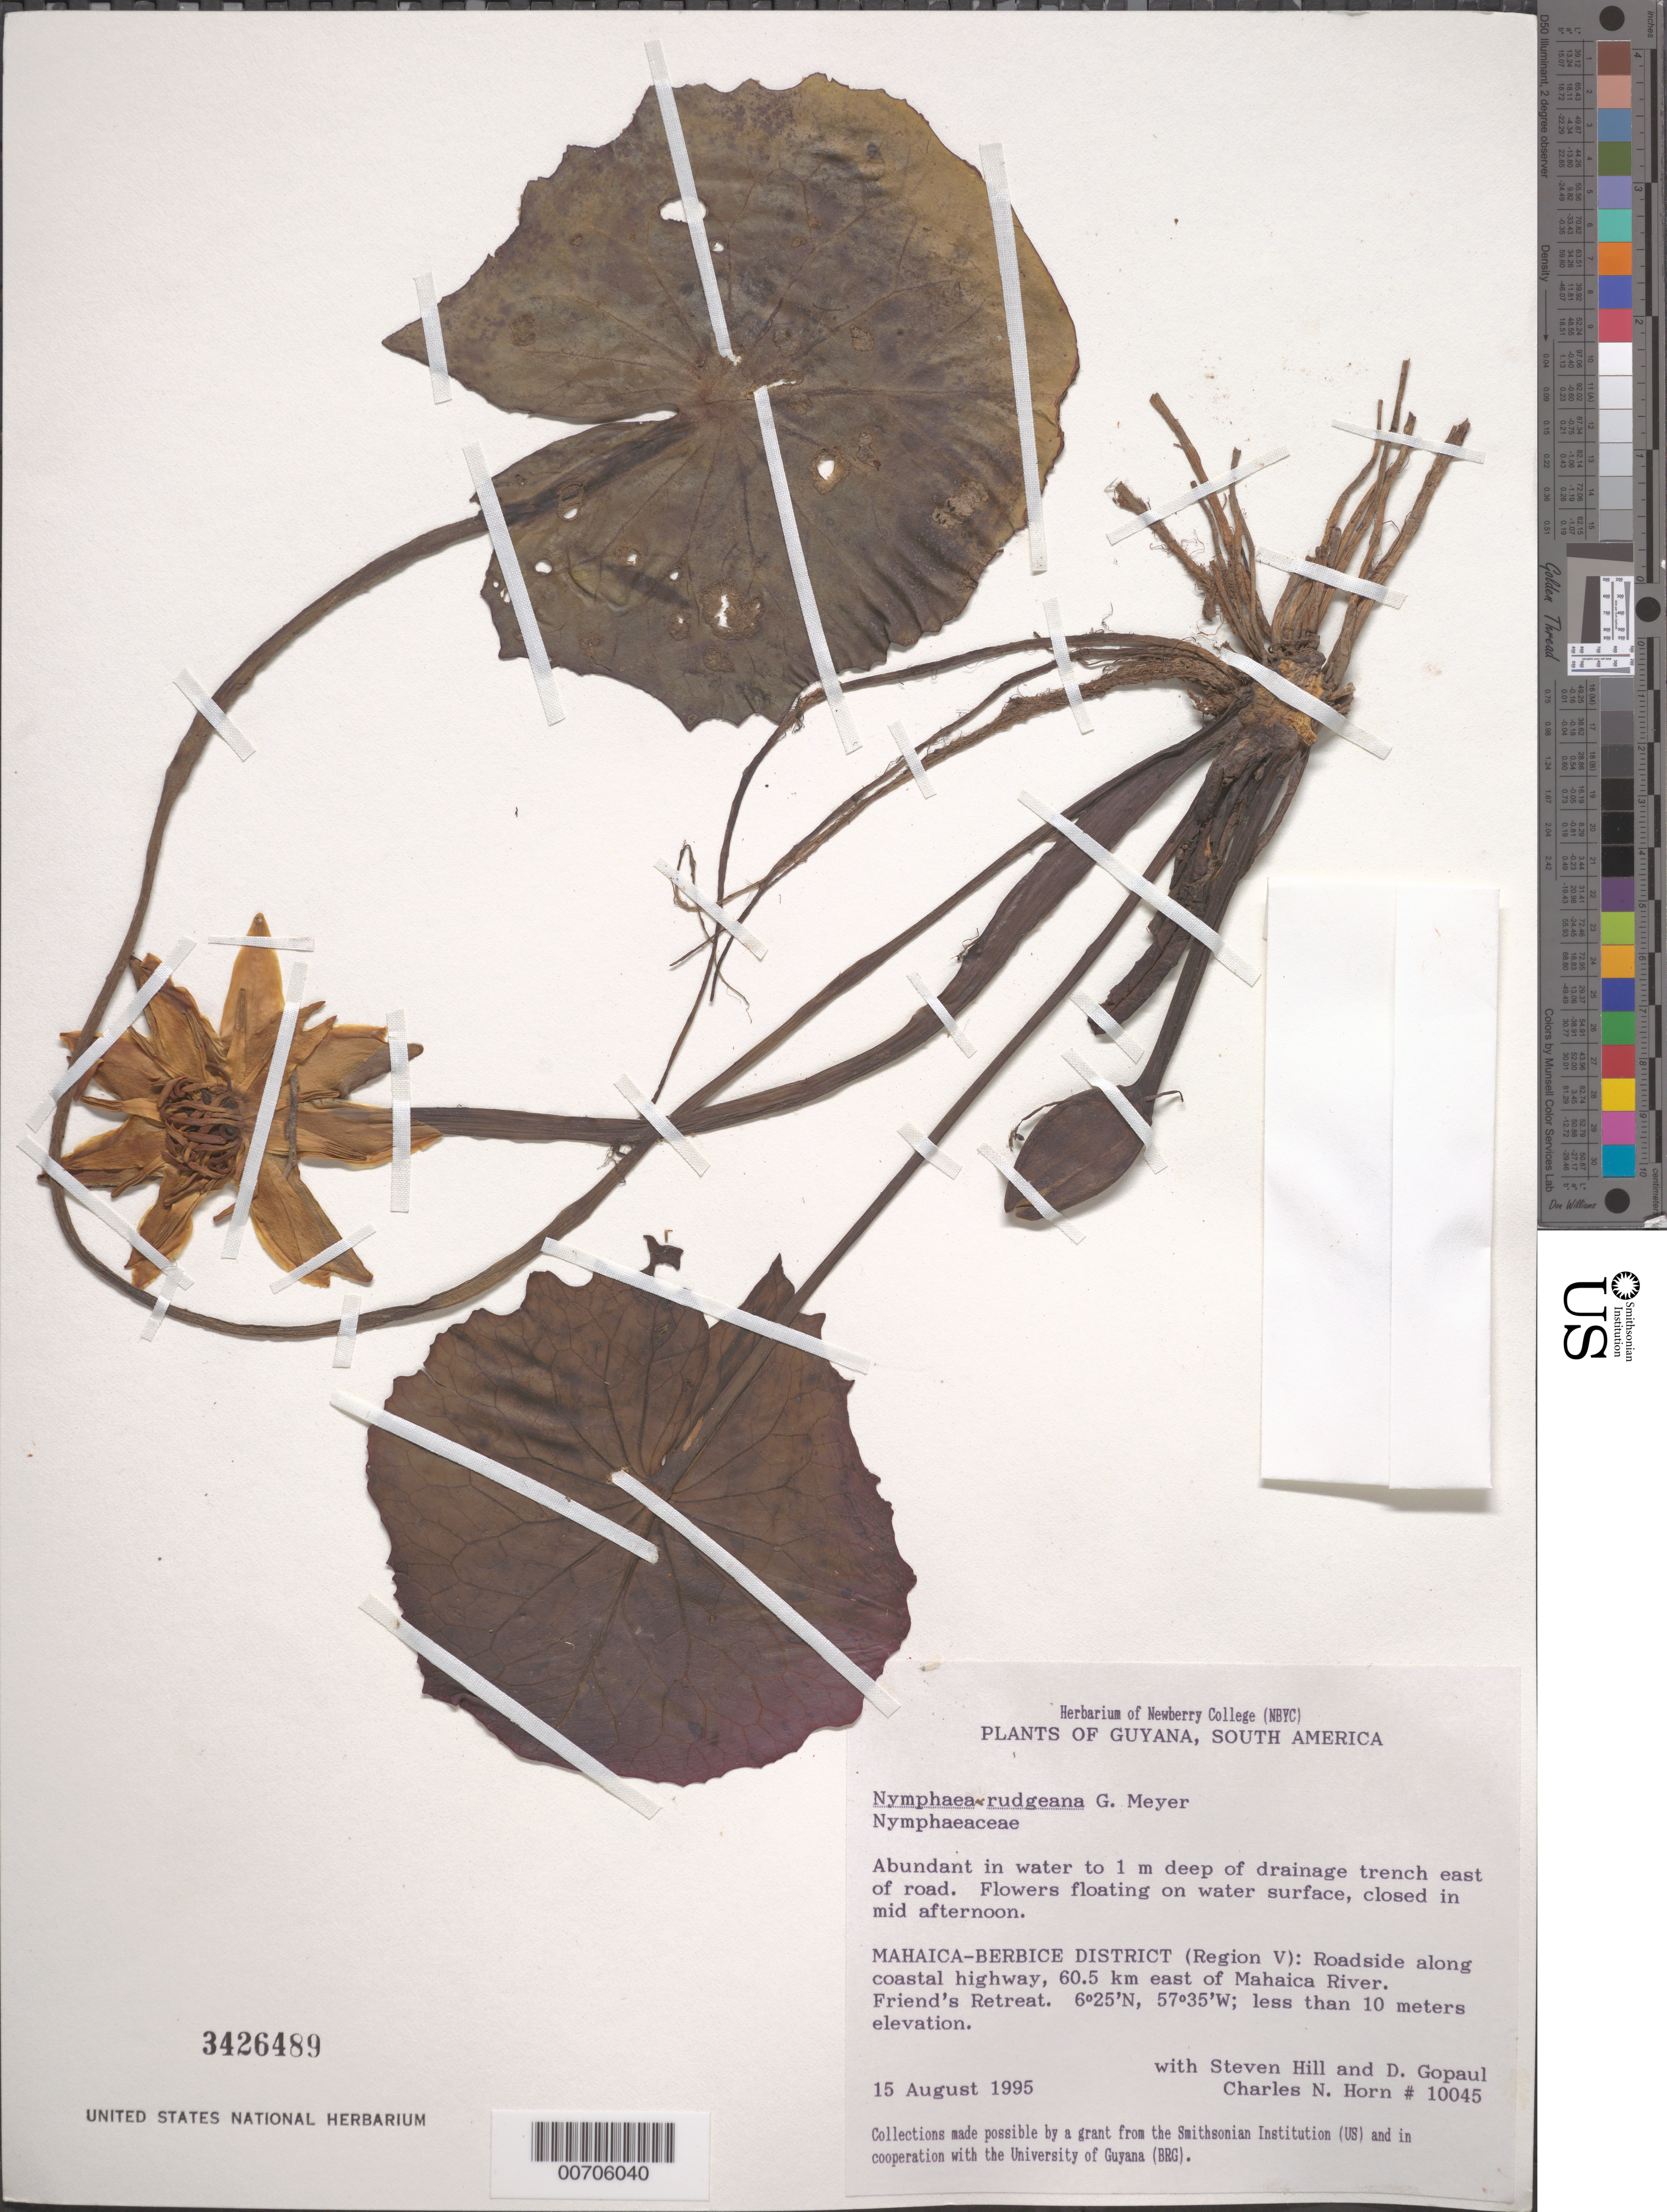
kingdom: Plantae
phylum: Tracheophyta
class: Magnoliopsida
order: Nymphaeales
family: Nymphaeaceae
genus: Nymphaea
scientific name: Nymphaea rudgeana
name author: G. Mey.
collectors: C. N. Horn, S. Hill & D. Gopaul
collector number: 10045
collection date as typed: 15-Aug-95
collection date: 1995-08-15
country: Guyana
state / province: Mahaica-Berbice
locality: Coastal Hwy., 60.5 km E of Mahaica R., Friend's Retreat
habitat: In water to 1 m deep of drainage ditch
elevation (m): -2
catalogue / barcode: US 3426489